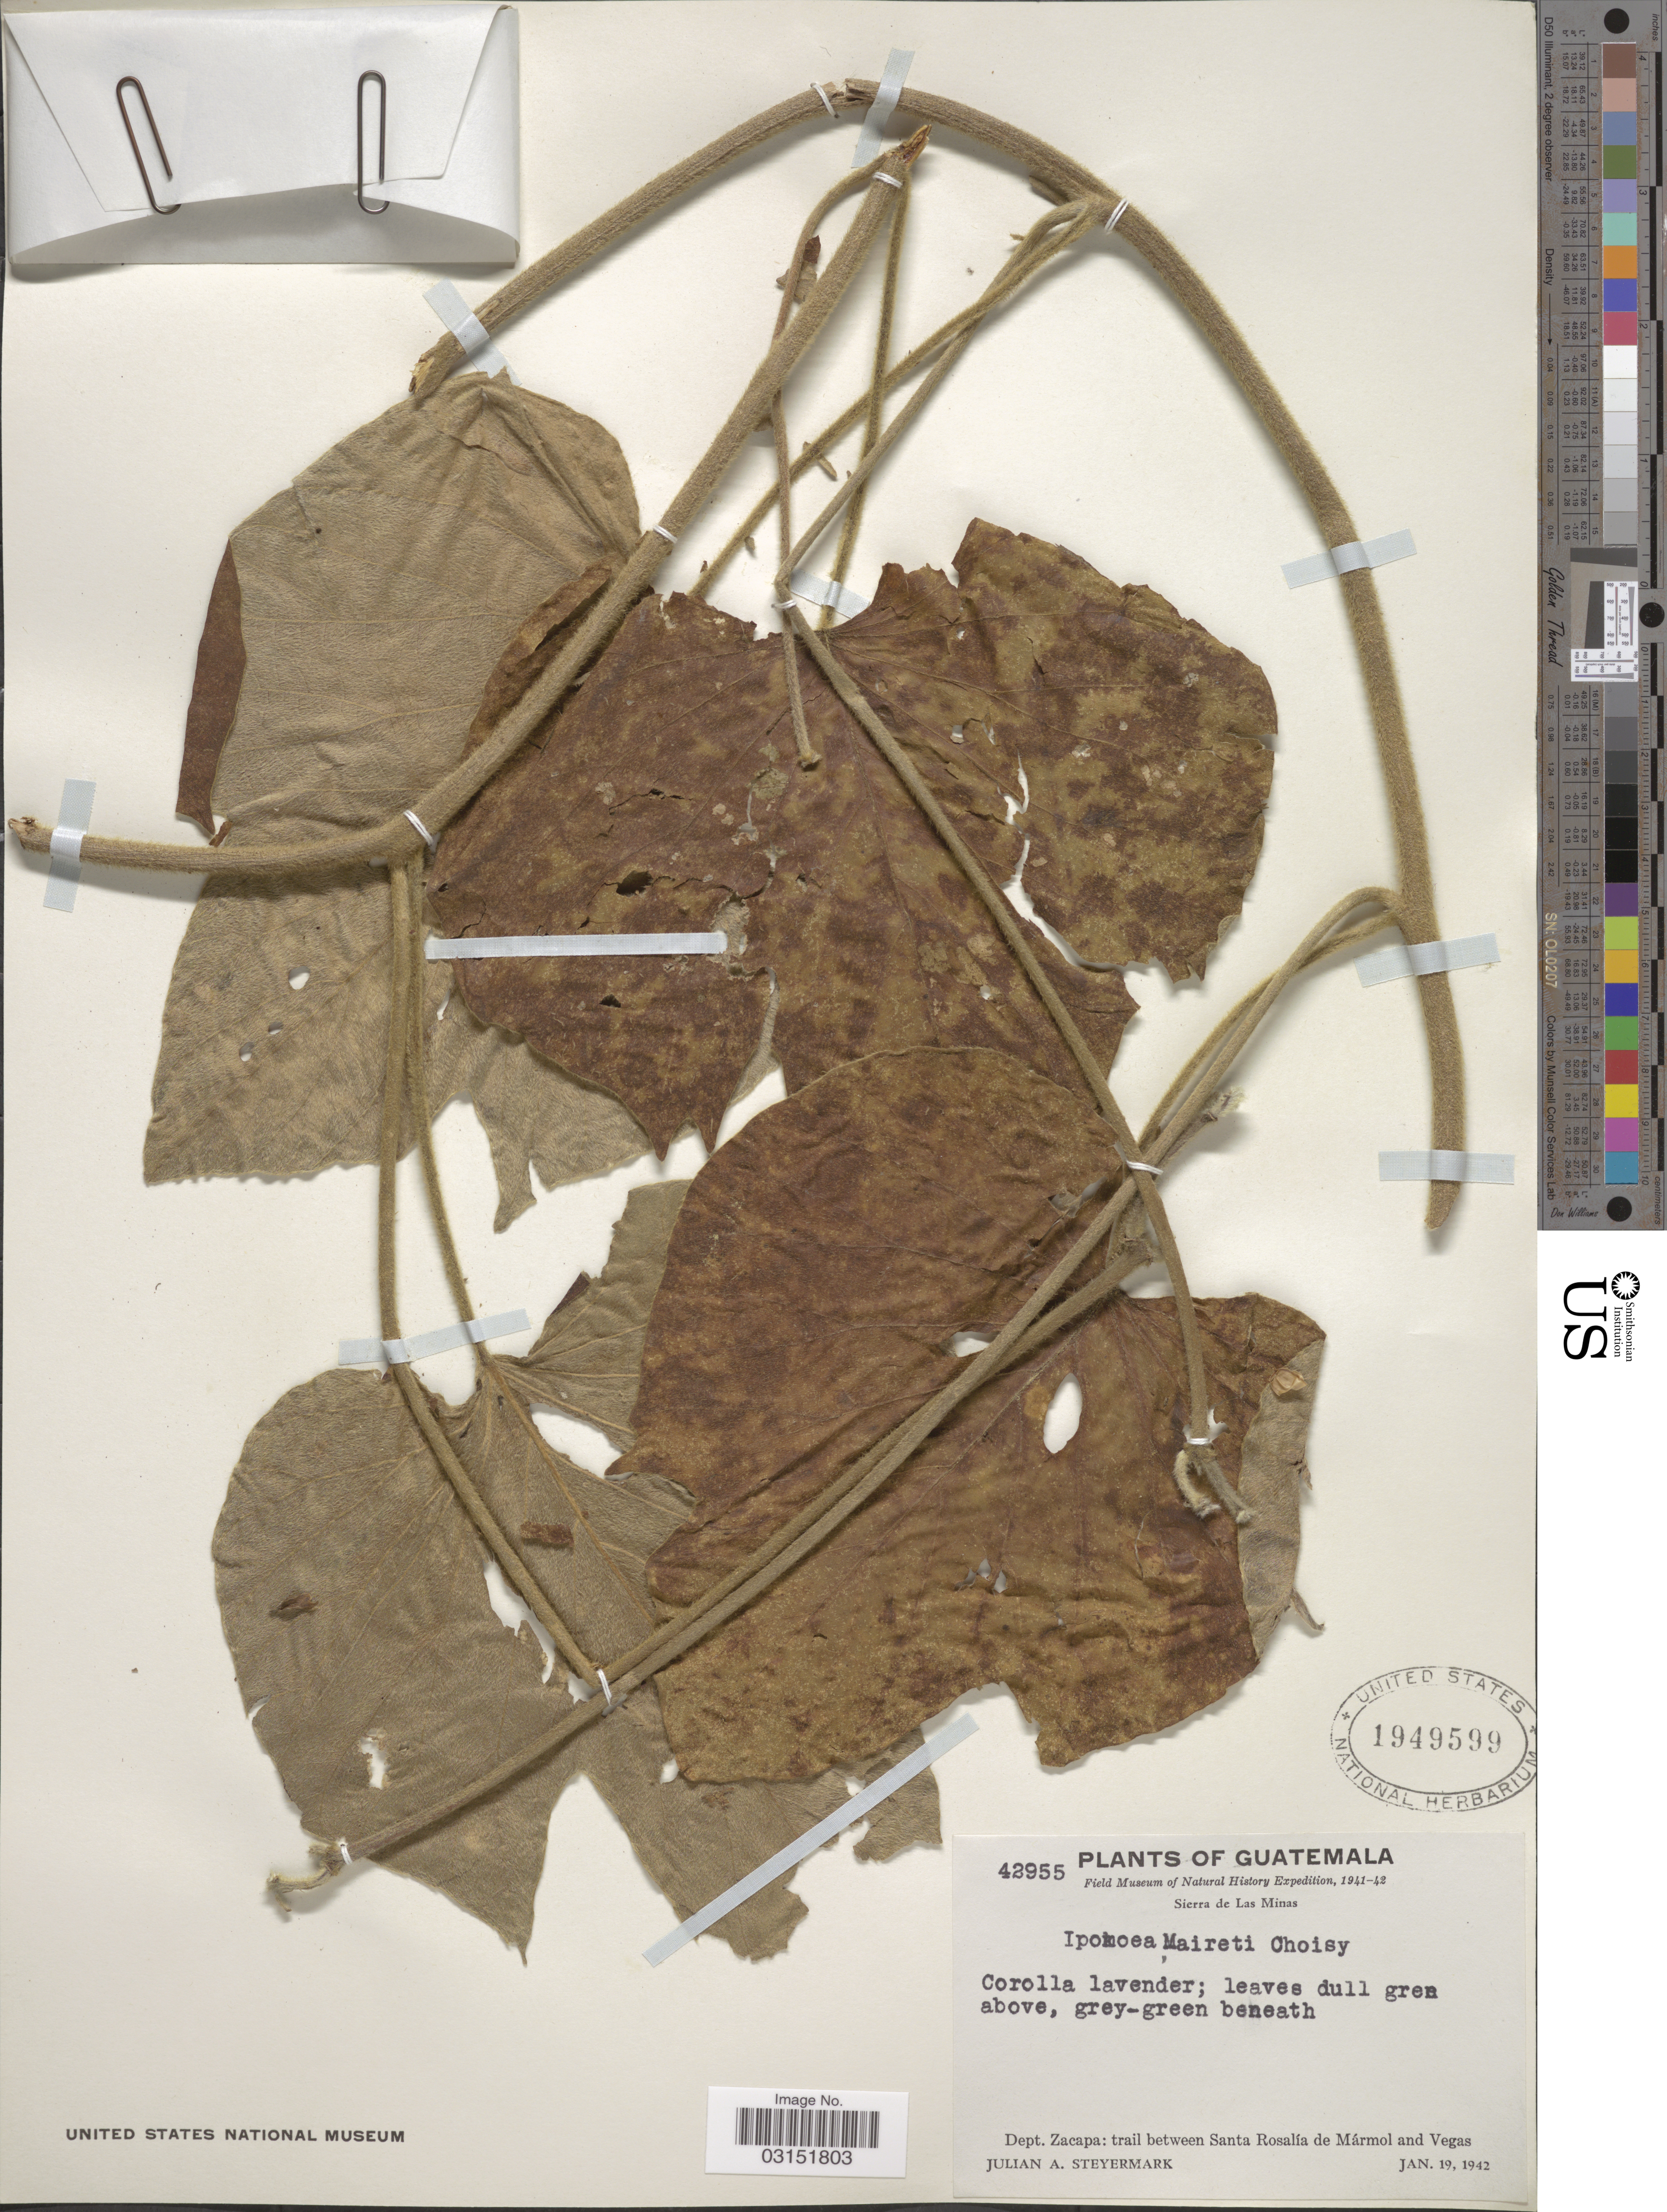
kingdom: Plantae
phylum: Tracheophyta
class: Magnoliopsida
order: Solanales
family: Convolvulaceae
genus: Ipomoea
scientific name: Ipomoea villifera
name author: House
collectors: J. Steyermark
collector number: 42955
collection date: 1942-01-19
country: Guatemala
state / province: Zacapa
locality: Dept. Zacapa: trail between Santa Rosalía de Mármol and Vegas.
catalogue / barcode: US 1949599